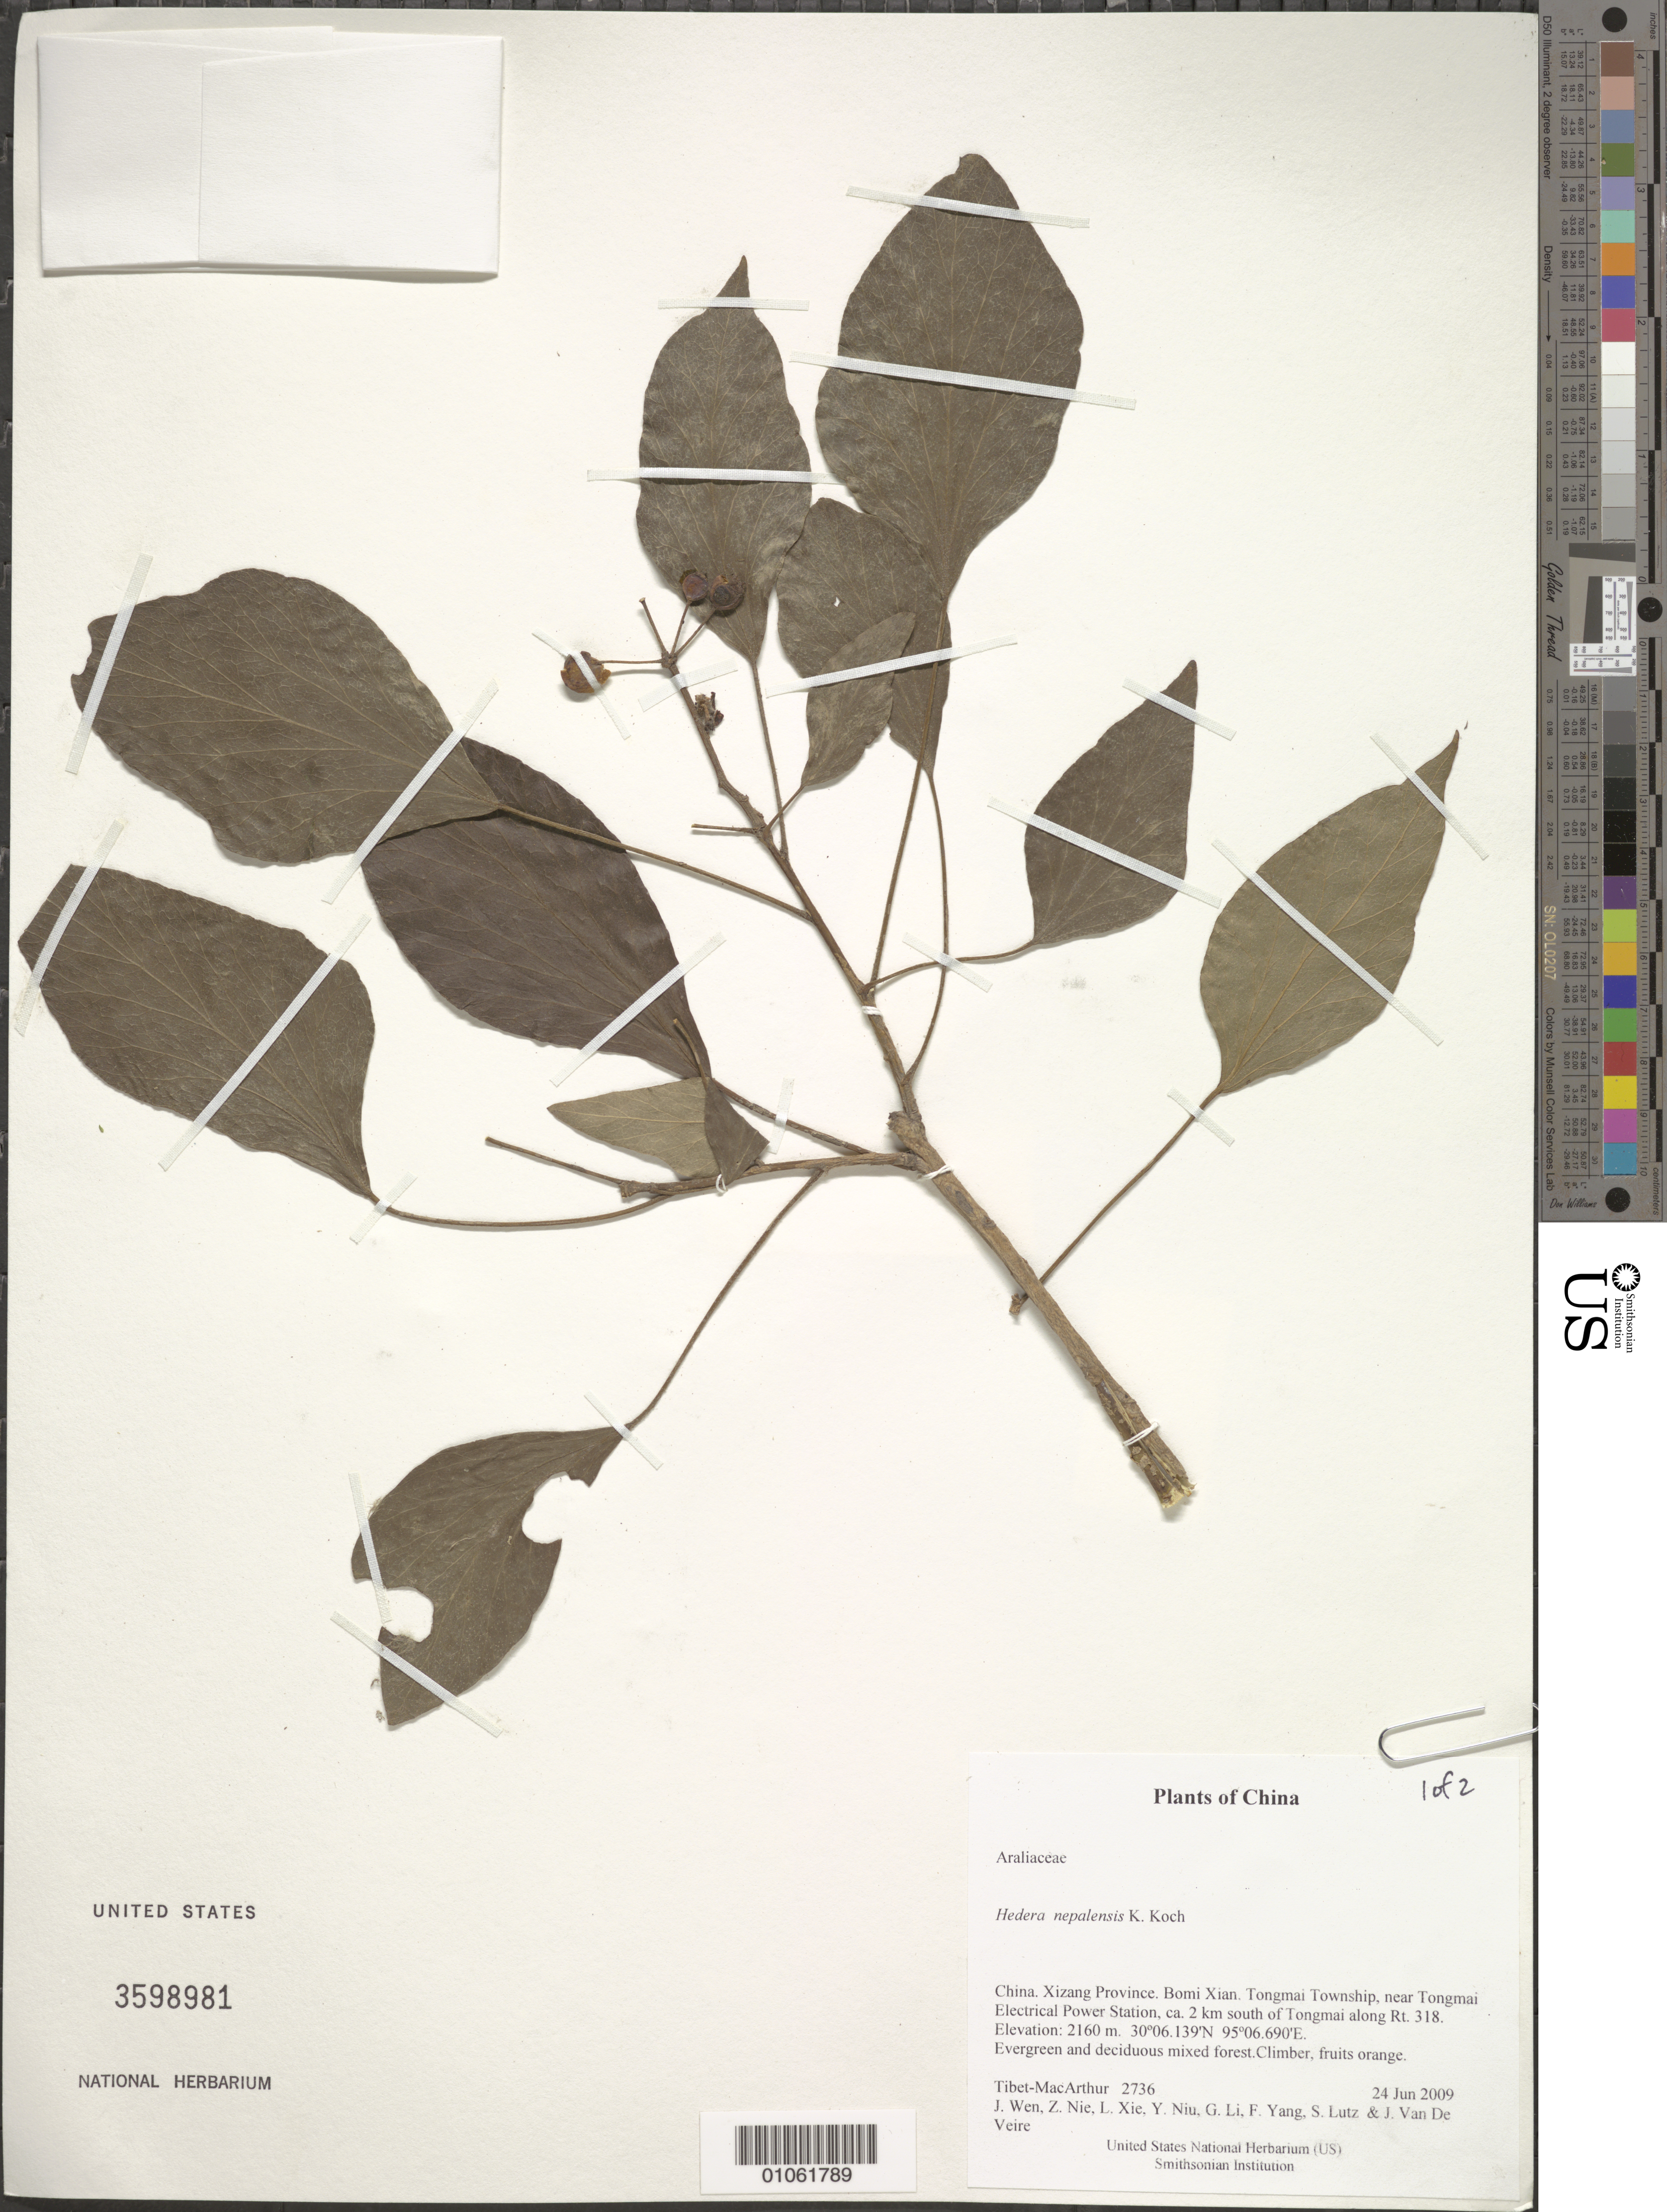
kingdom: Plantae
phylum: Tracheophyta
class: Magnoliopsida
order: Apiales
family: Araliaceae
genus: Hedera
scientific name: Hedera nepalensis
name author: K. Koch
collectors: Tibet-MacArthur, J. Wen, Z. Nie, L. Xie, Y. Niu, G. Li, F. Yang, S. Lutz & J. Van De Veire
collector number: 2736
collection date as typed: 24 Jun 2009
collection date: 2009-06-24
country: China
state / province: Xizang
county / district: Bomi Xian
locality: Tongmai Township, near Tongmai Electrical Power Station, ca. 2 km south of Tongmai along Rt. 318.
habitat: Evergreen and deciduous mixed forest.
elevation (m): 2160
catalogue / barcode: US 3598981